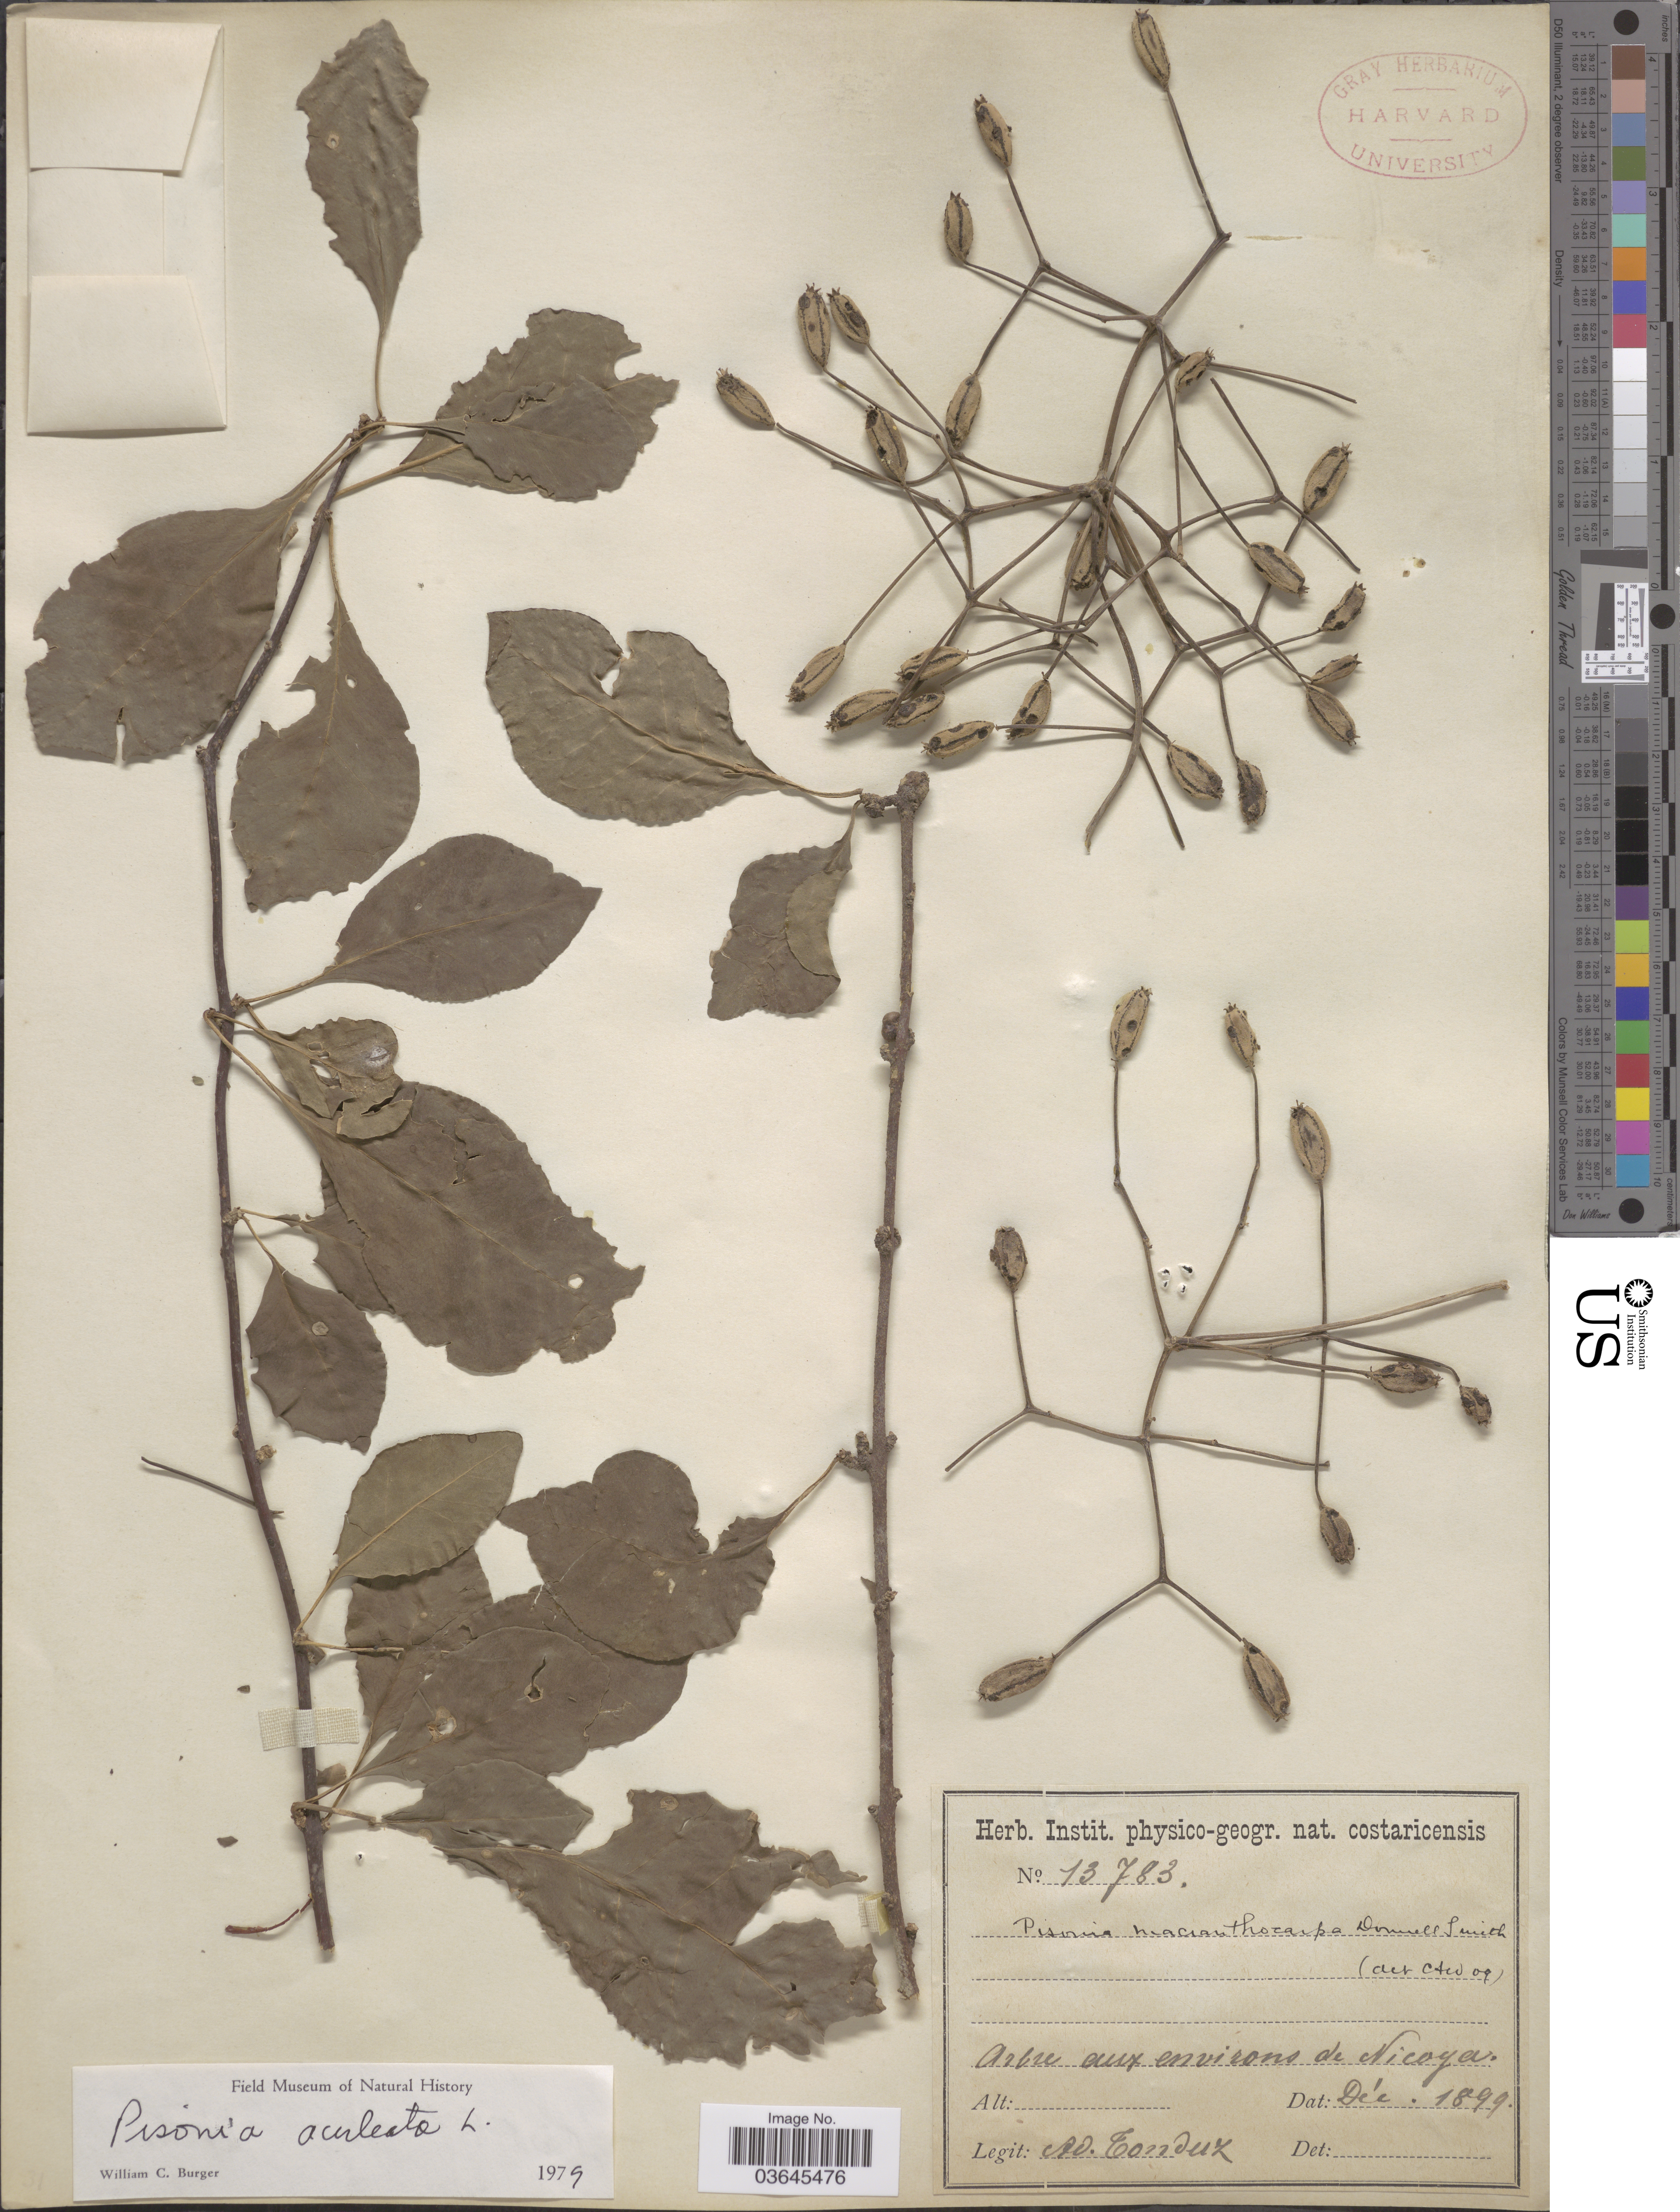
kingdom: Plantae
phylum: Tracheophyta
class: Magnoliopsida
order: Caryophyllales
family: Nyctaginaceae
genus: Pisonia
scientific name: Pisonia aculeata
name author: L.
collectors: A. Tonduz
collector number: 13783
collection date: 1899-12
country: Costa Rica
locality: Arbre aux environs de Nicoya.